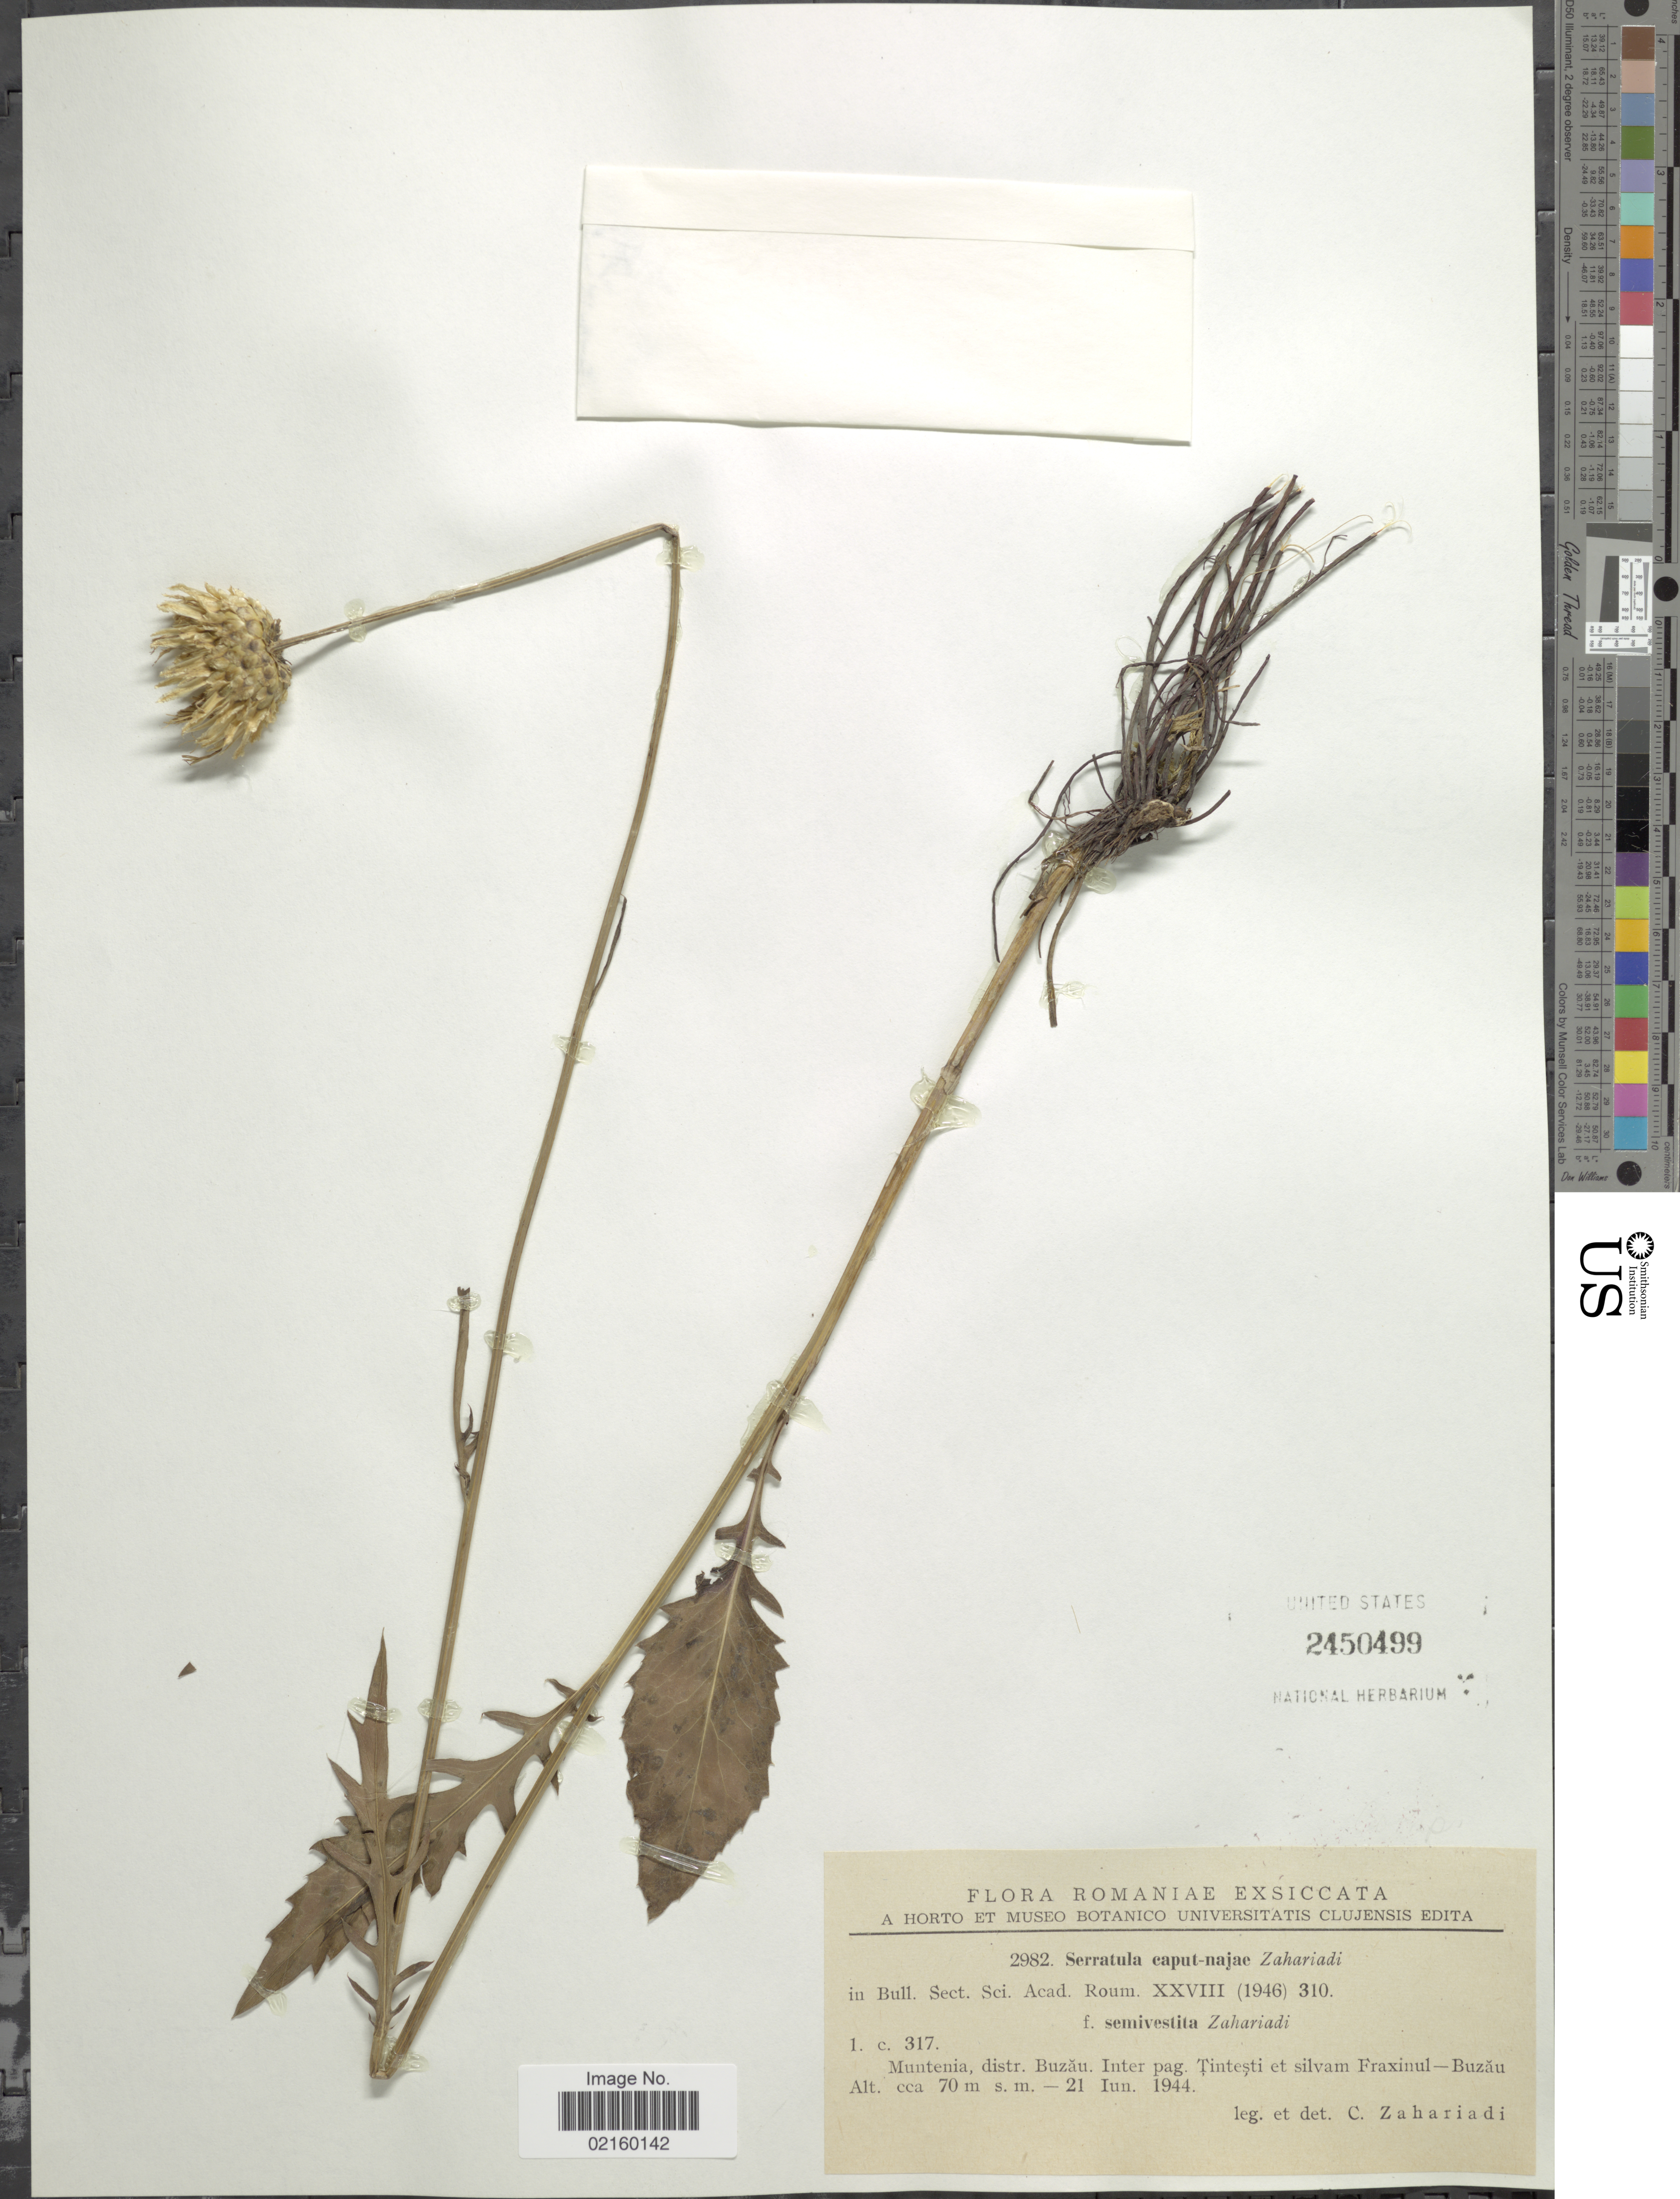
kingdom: Plantae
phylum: Tracheophyta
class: Magnoliopsida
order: Asterales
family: Asteraceae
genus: Klasea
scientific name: Klasea bulgarica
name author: (Acht. & Stoj.) Holub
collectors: C. Zahariadi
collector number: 2982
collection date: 1944-06-21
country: Romania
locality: Muntenia, distr. Bazau, inter pag. Tintesti et silvam Farxinul-Bazau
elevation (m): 70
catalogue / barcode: US 2450499